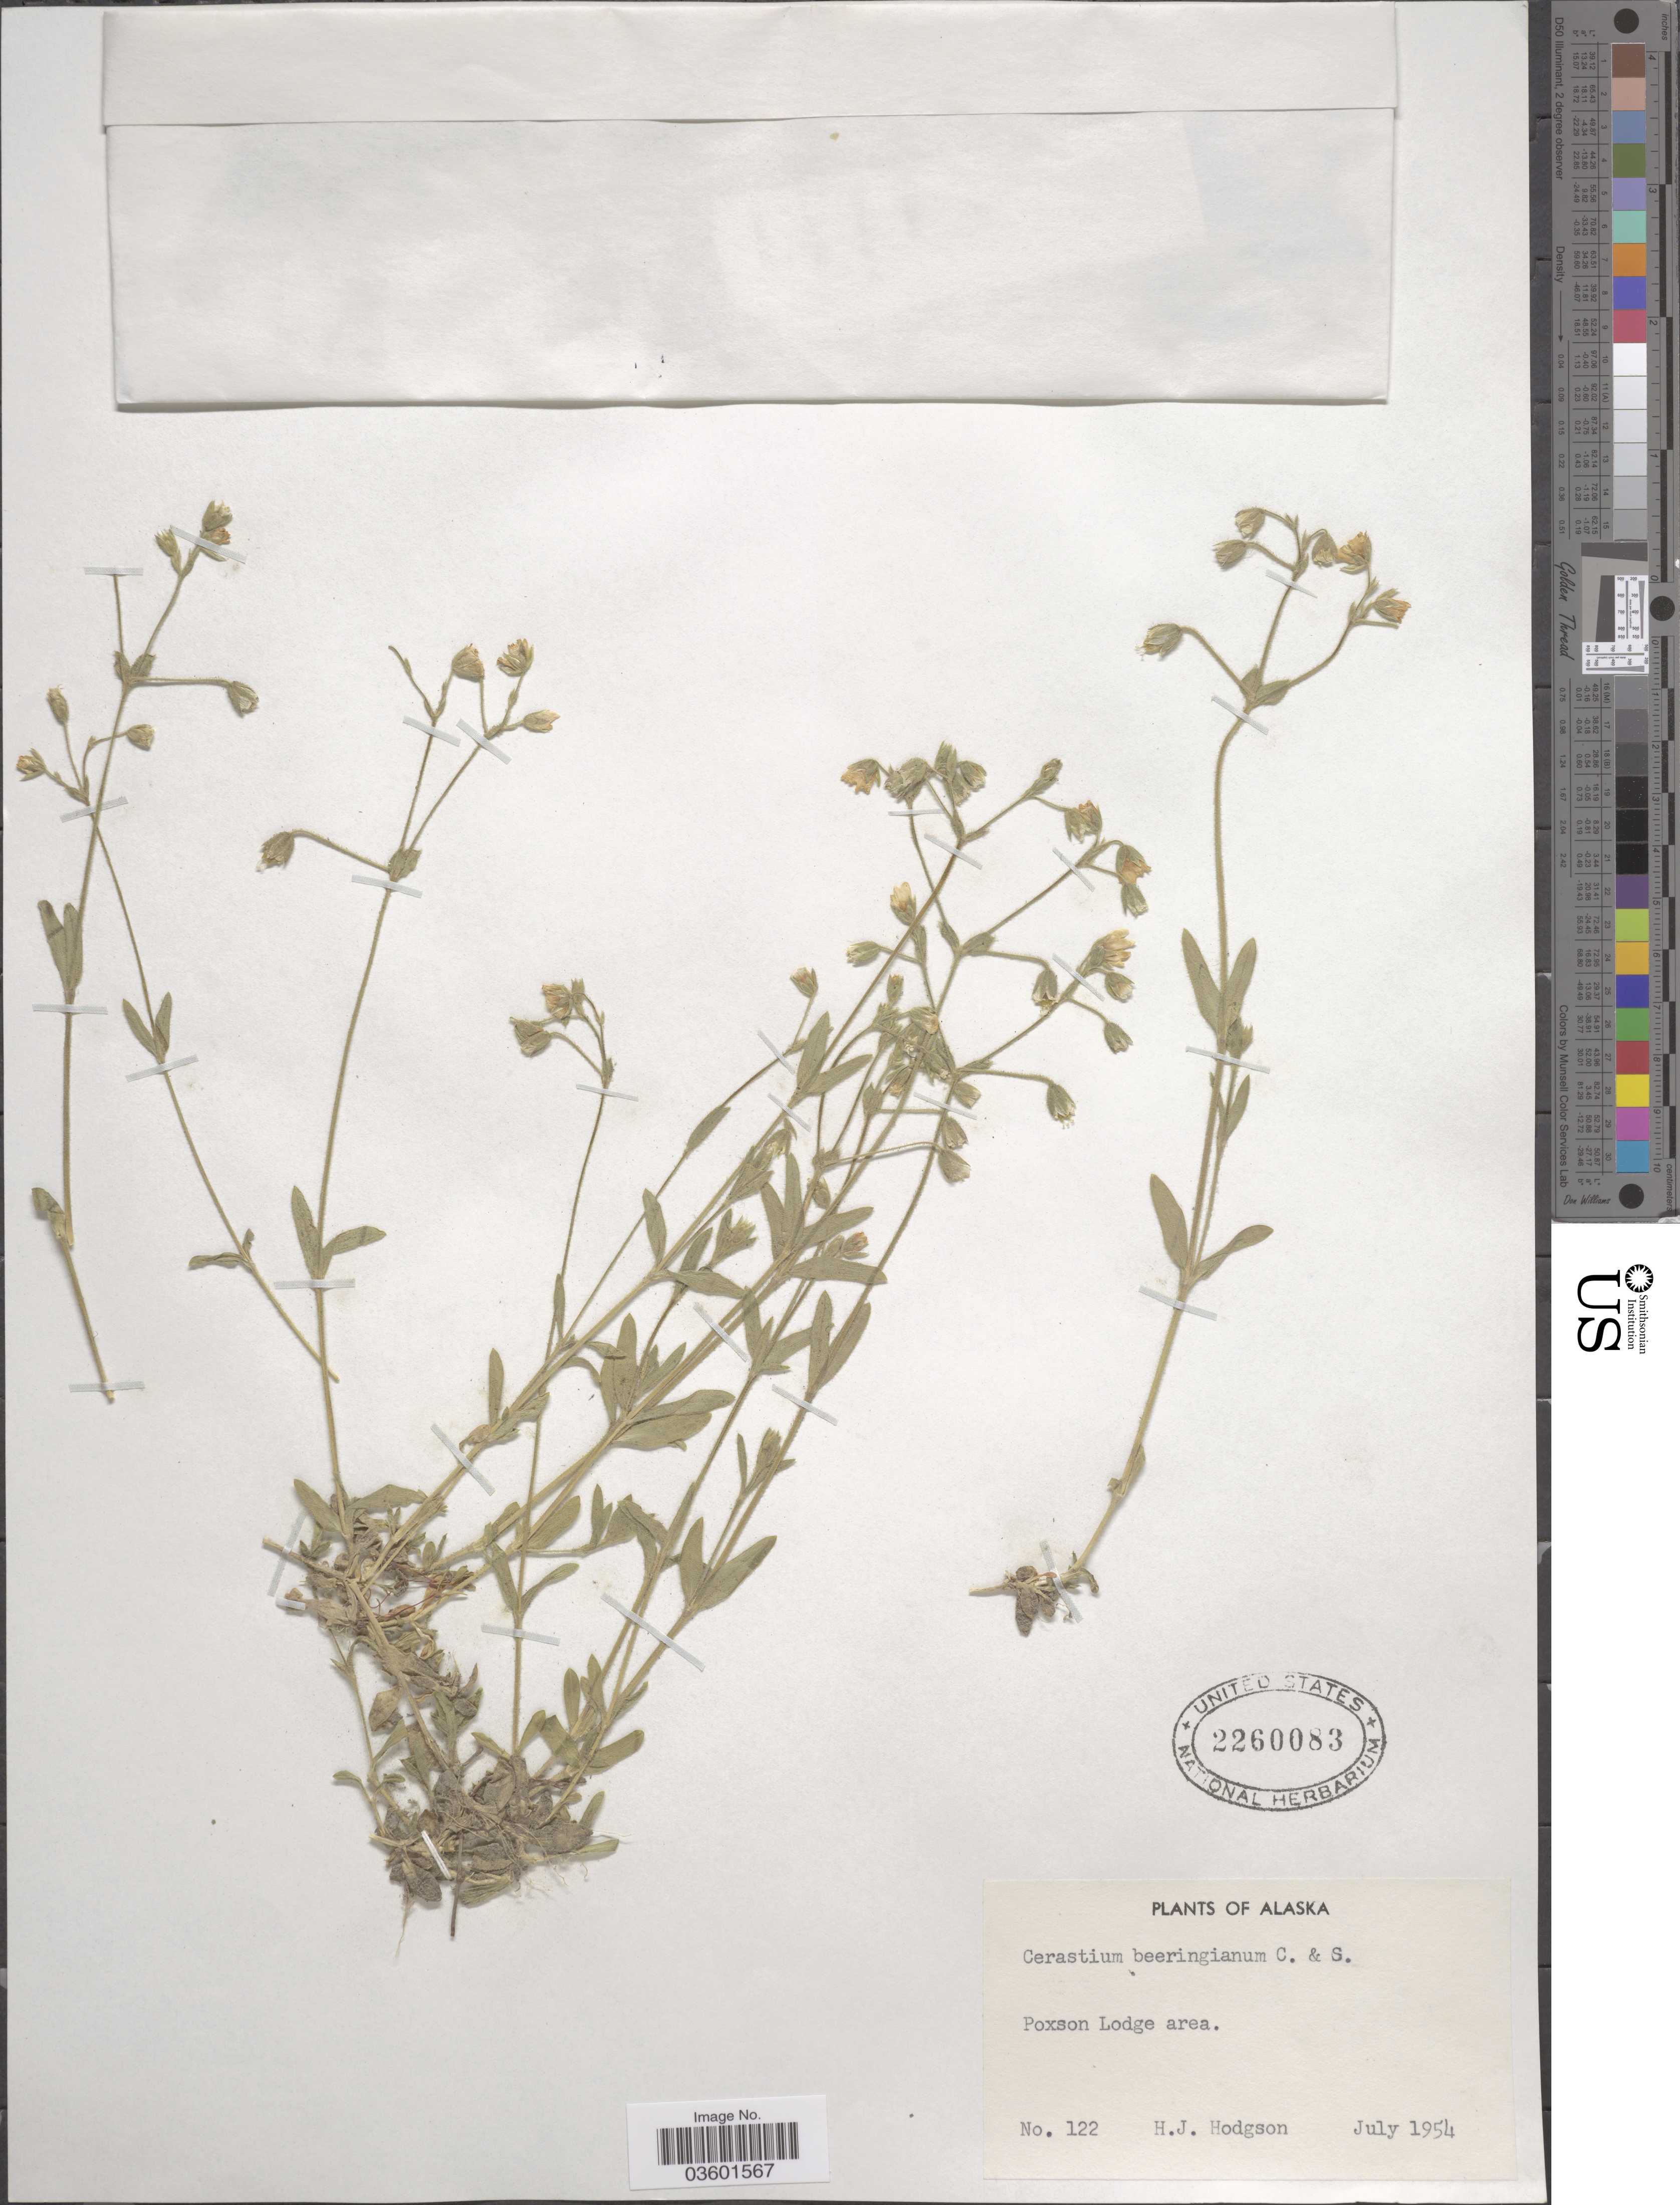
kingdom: Plantae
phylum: Tracheophyta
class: Magnoliopsida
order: Caryophyllales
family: Caryophyllaceae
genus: Cerastium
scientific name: Cerastium beeringianum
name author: Cham. & Schltdl.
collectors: H. J. Hodgson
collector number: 122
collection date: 1954-07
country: United States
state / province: Alaska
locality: Poxson Lodge area.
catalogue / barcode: US 2260083